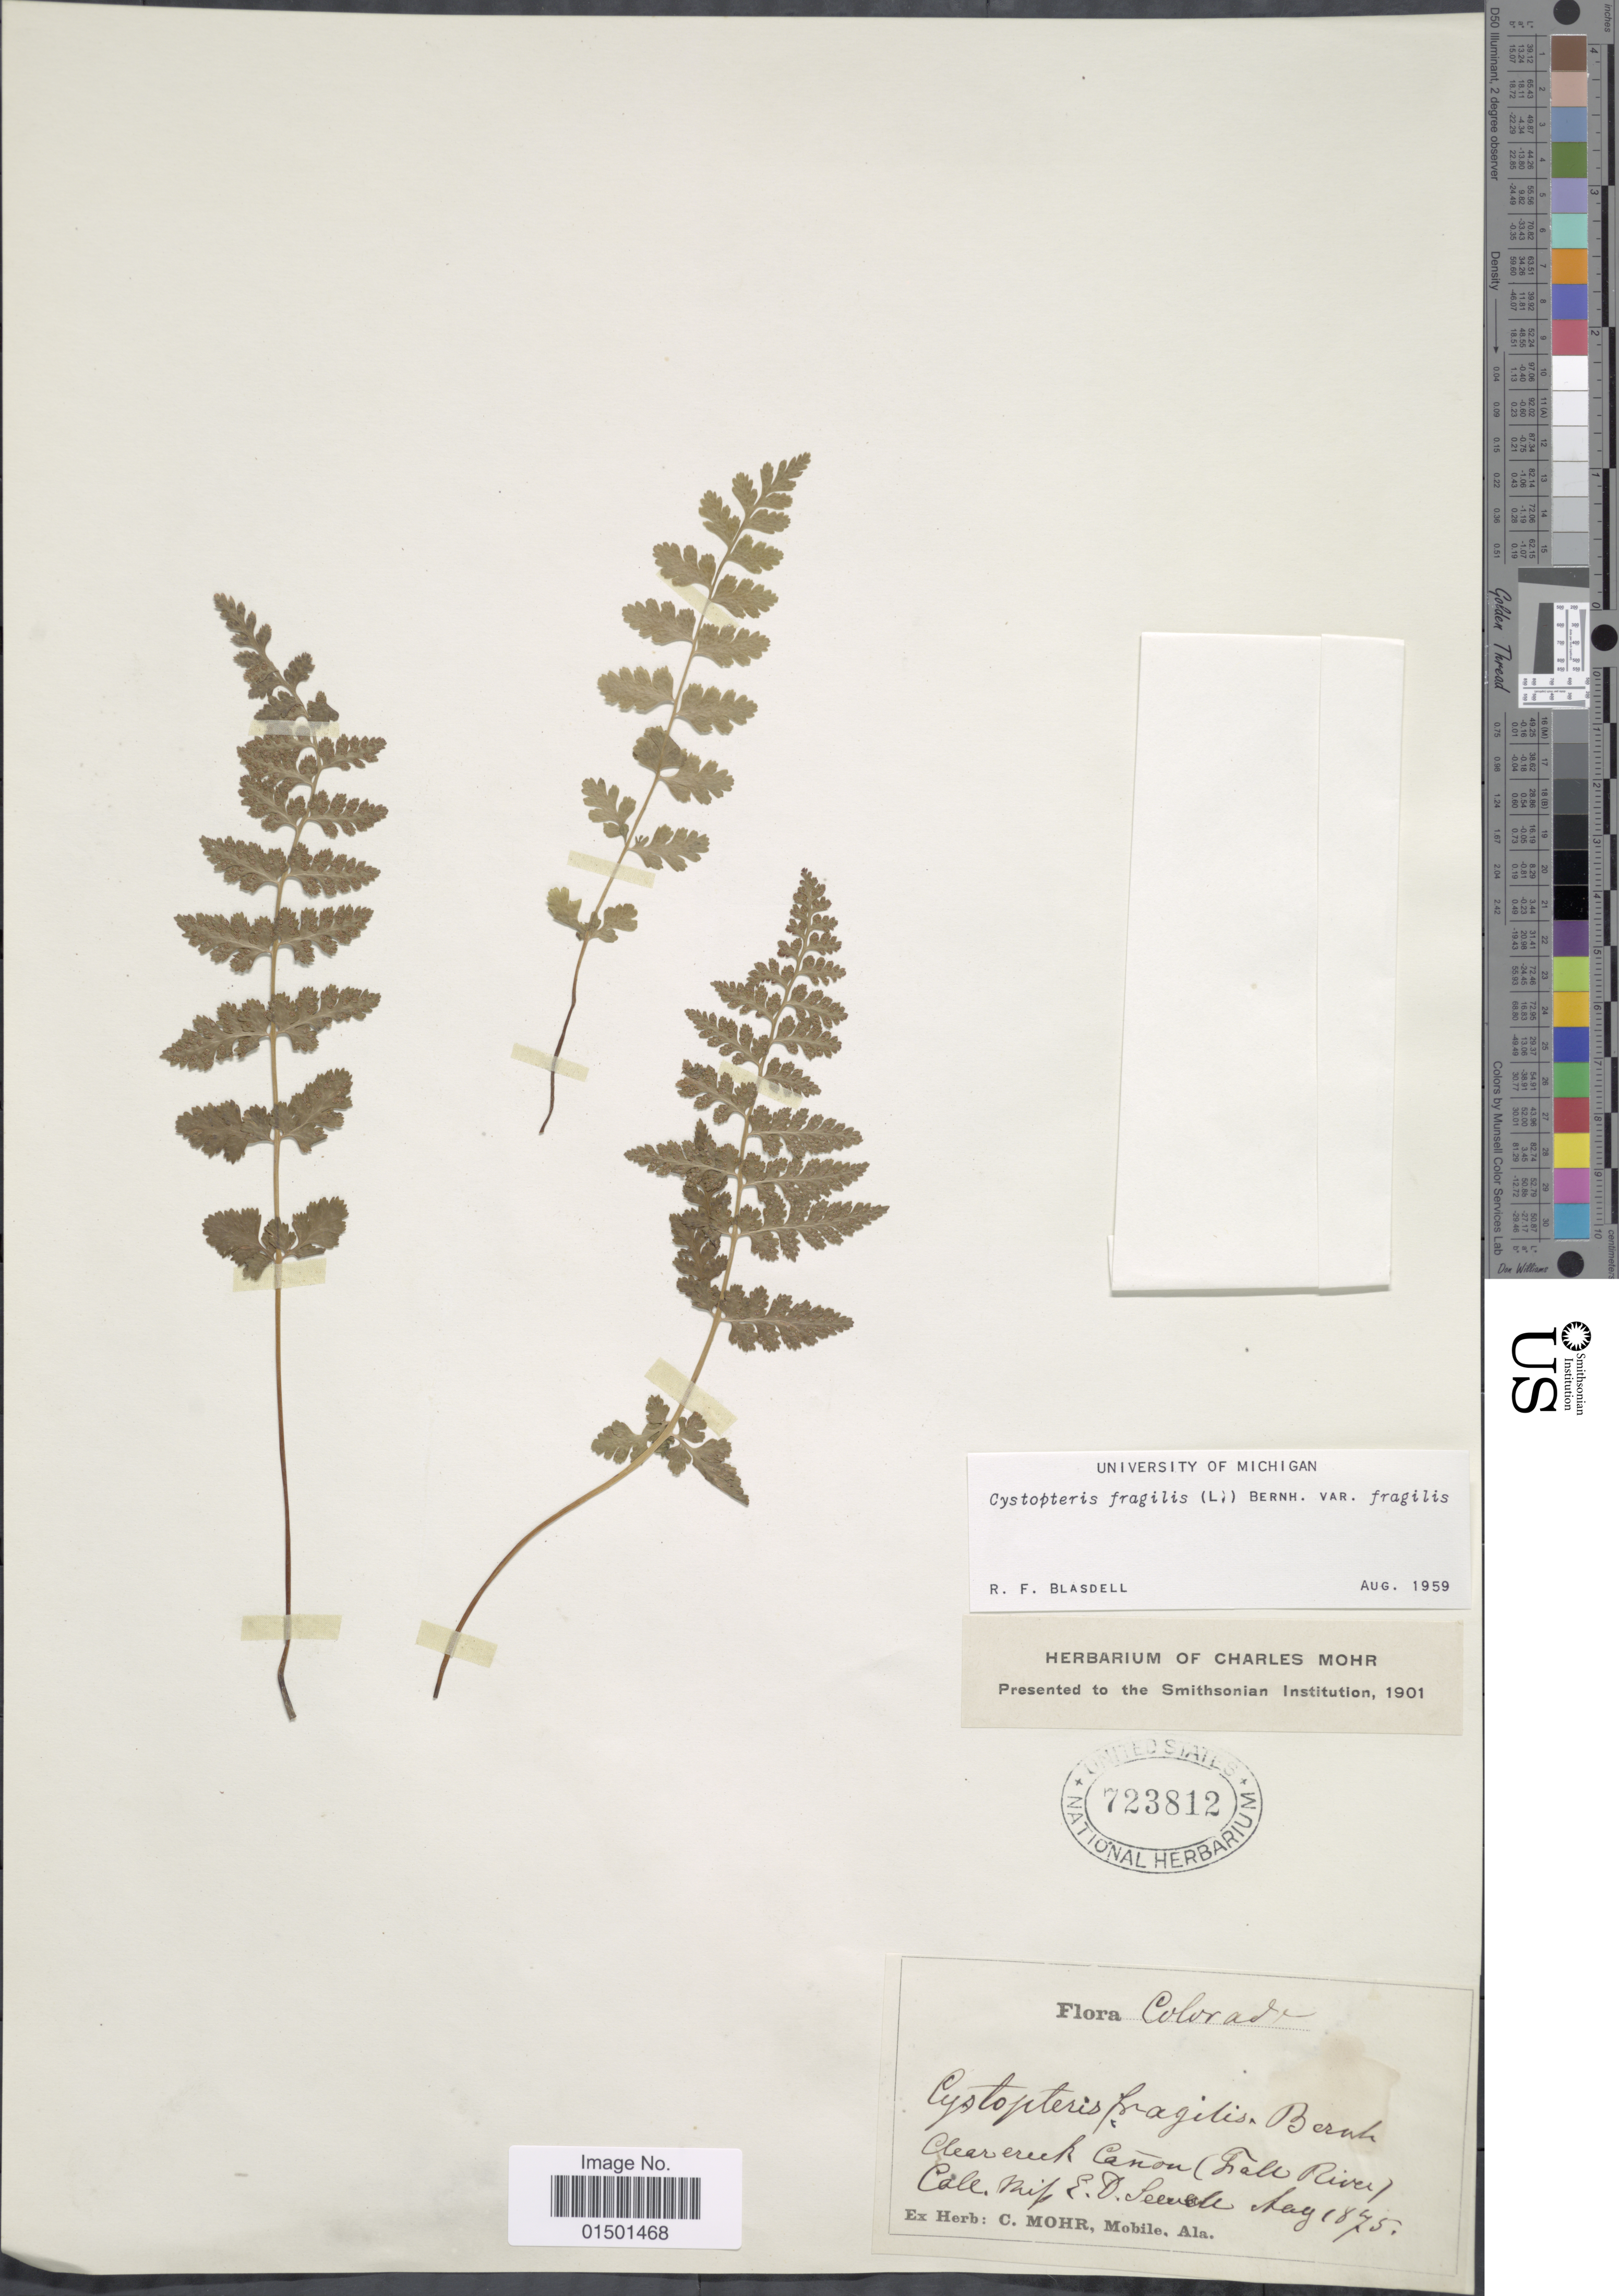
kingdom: Plantae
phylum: Tracheophyta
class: Polypodiopsida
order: Polypodiales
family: Cystopteridaceae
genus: Cystopteris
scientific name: Cystopteris fragilis var. fragilis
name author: (L.) Bernh.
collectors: -. Sewall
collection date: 1875-08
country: United States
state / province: Colorado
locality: Clear Creek Canyon (Fall River)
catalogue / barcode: US 723821